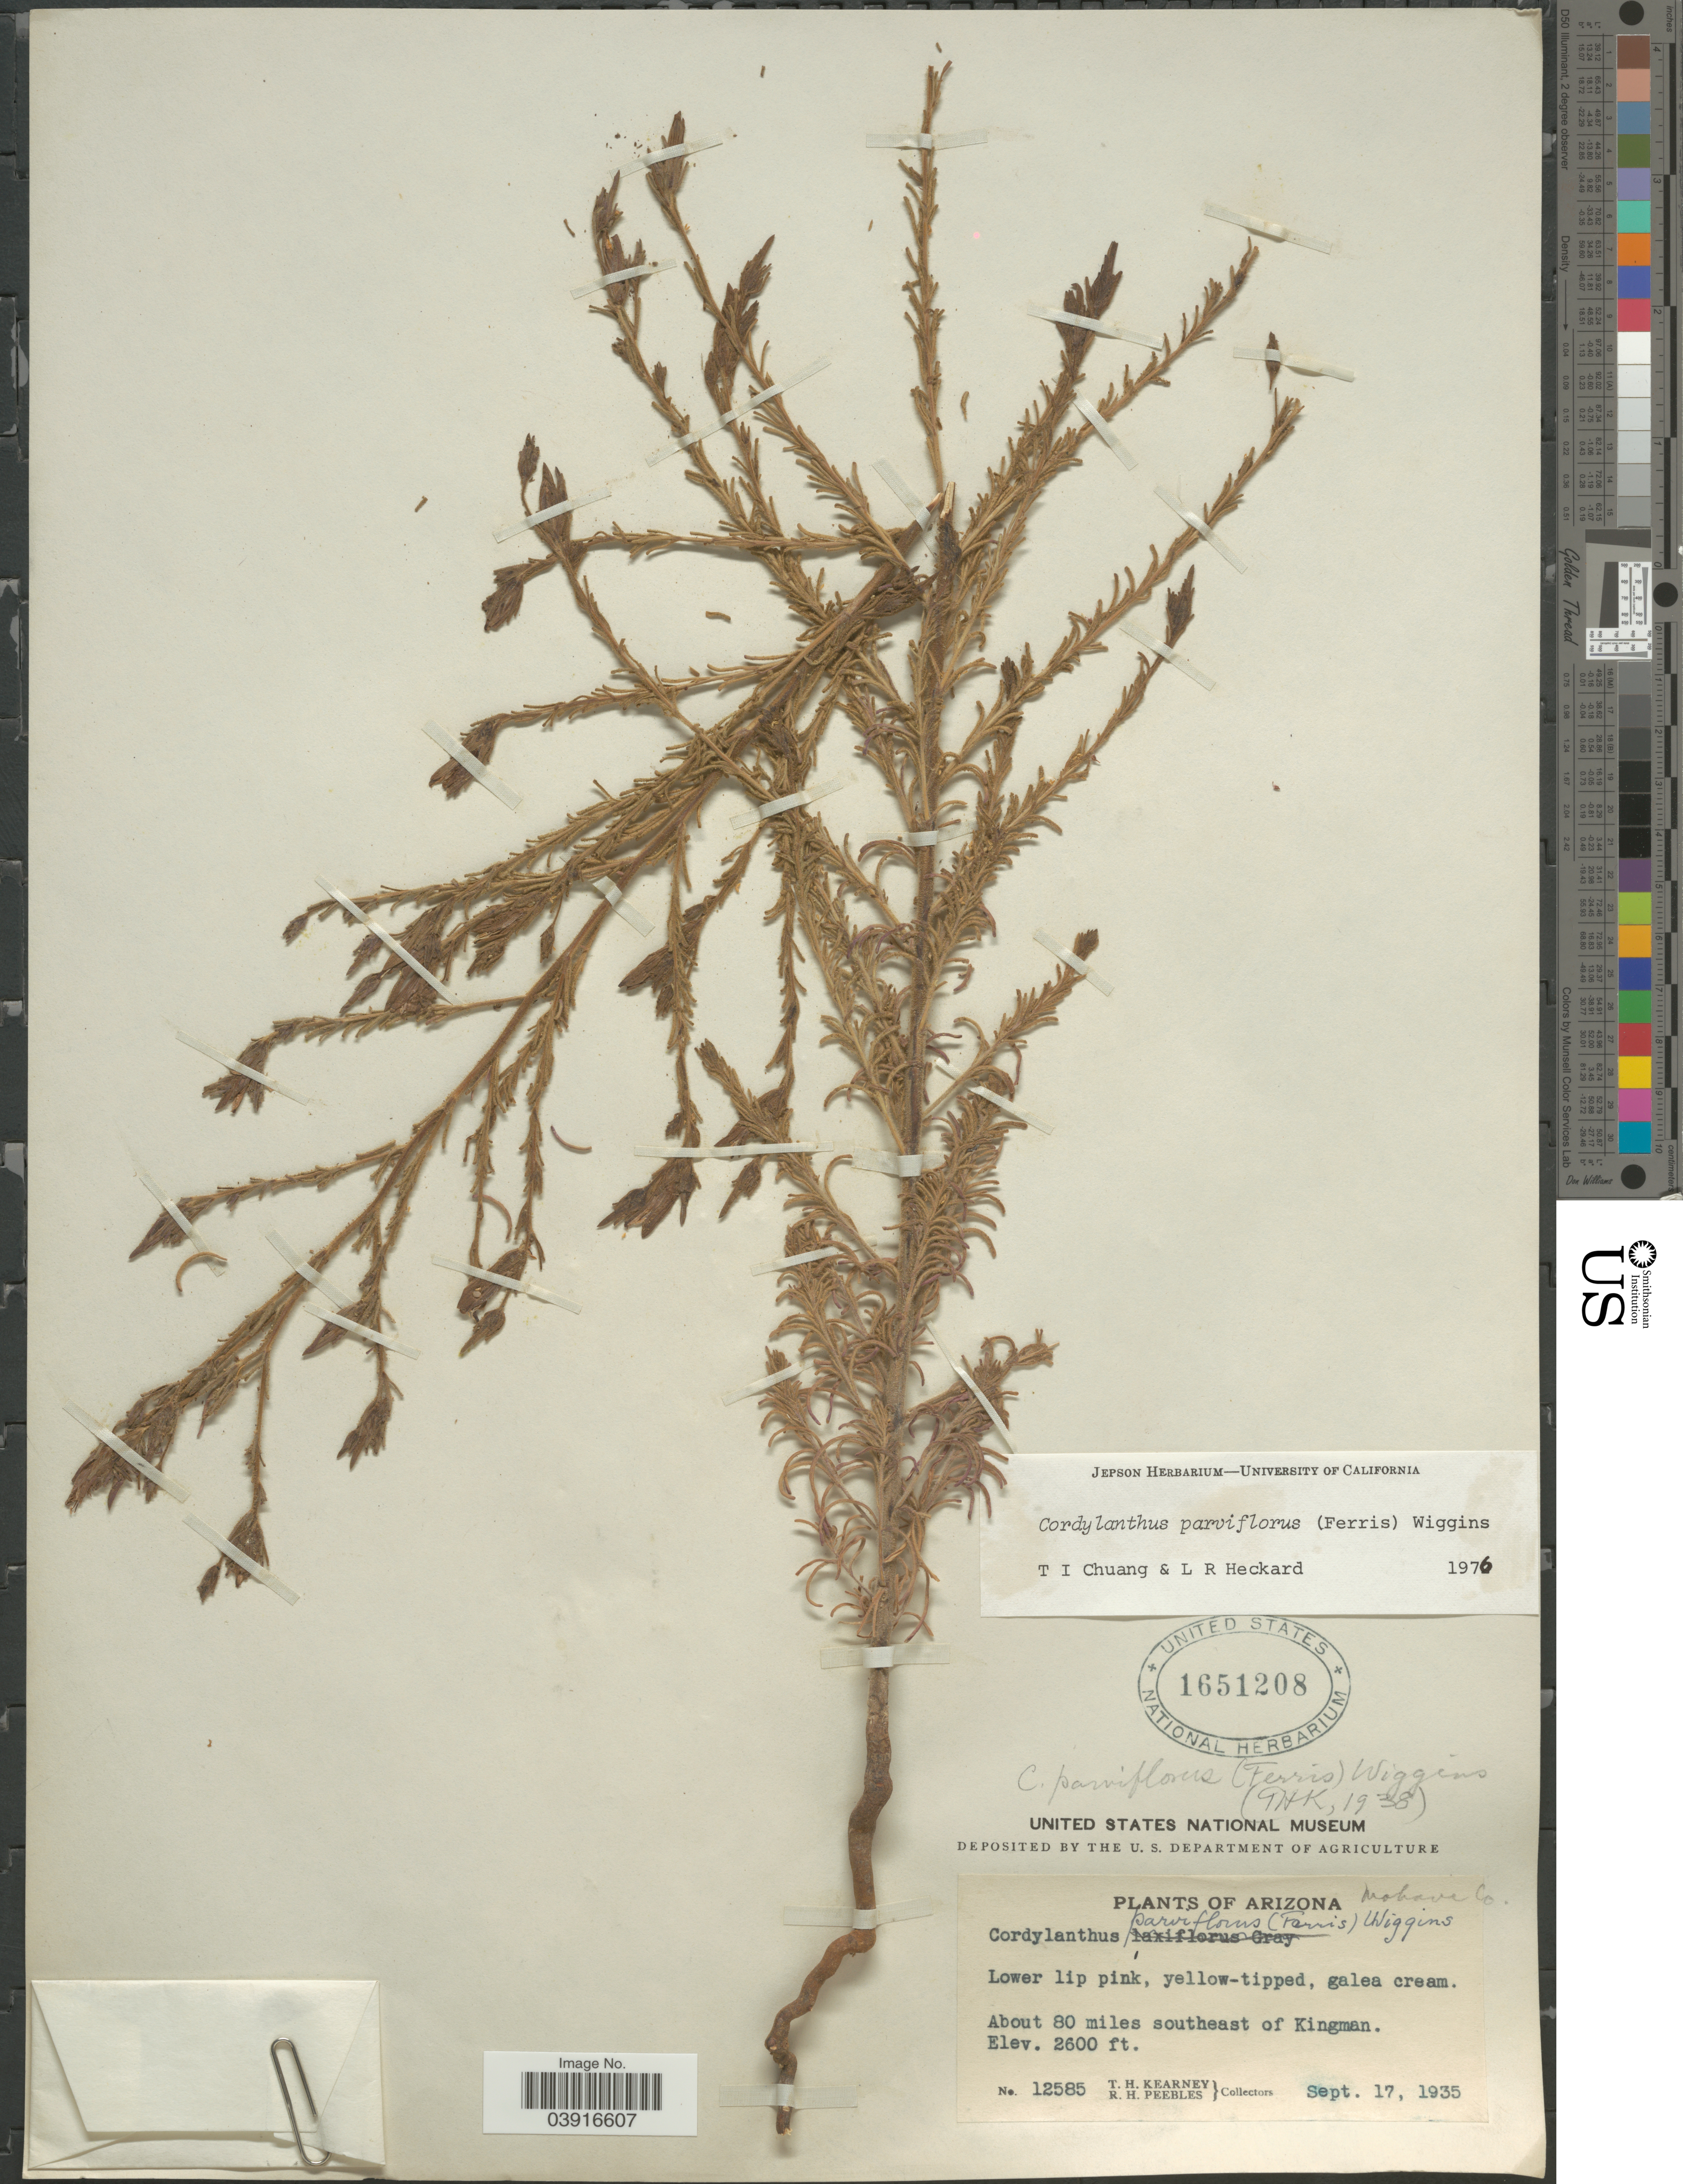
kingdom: Plantae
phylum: Tracheophyta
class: Magnoliopsida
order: Lamiales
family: Orobanchaceae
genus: Cordylanthus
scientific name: Cordylanthus parviflorus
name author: (Ferris) Wiggins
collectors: T. H. Kearney & R. H. Peebles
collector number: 12585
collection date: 1935-09-17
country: United States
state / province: Arizona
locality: Mohave Co. About 80 miles southeast of Kingman.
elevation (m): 792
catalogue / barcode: US 1651208